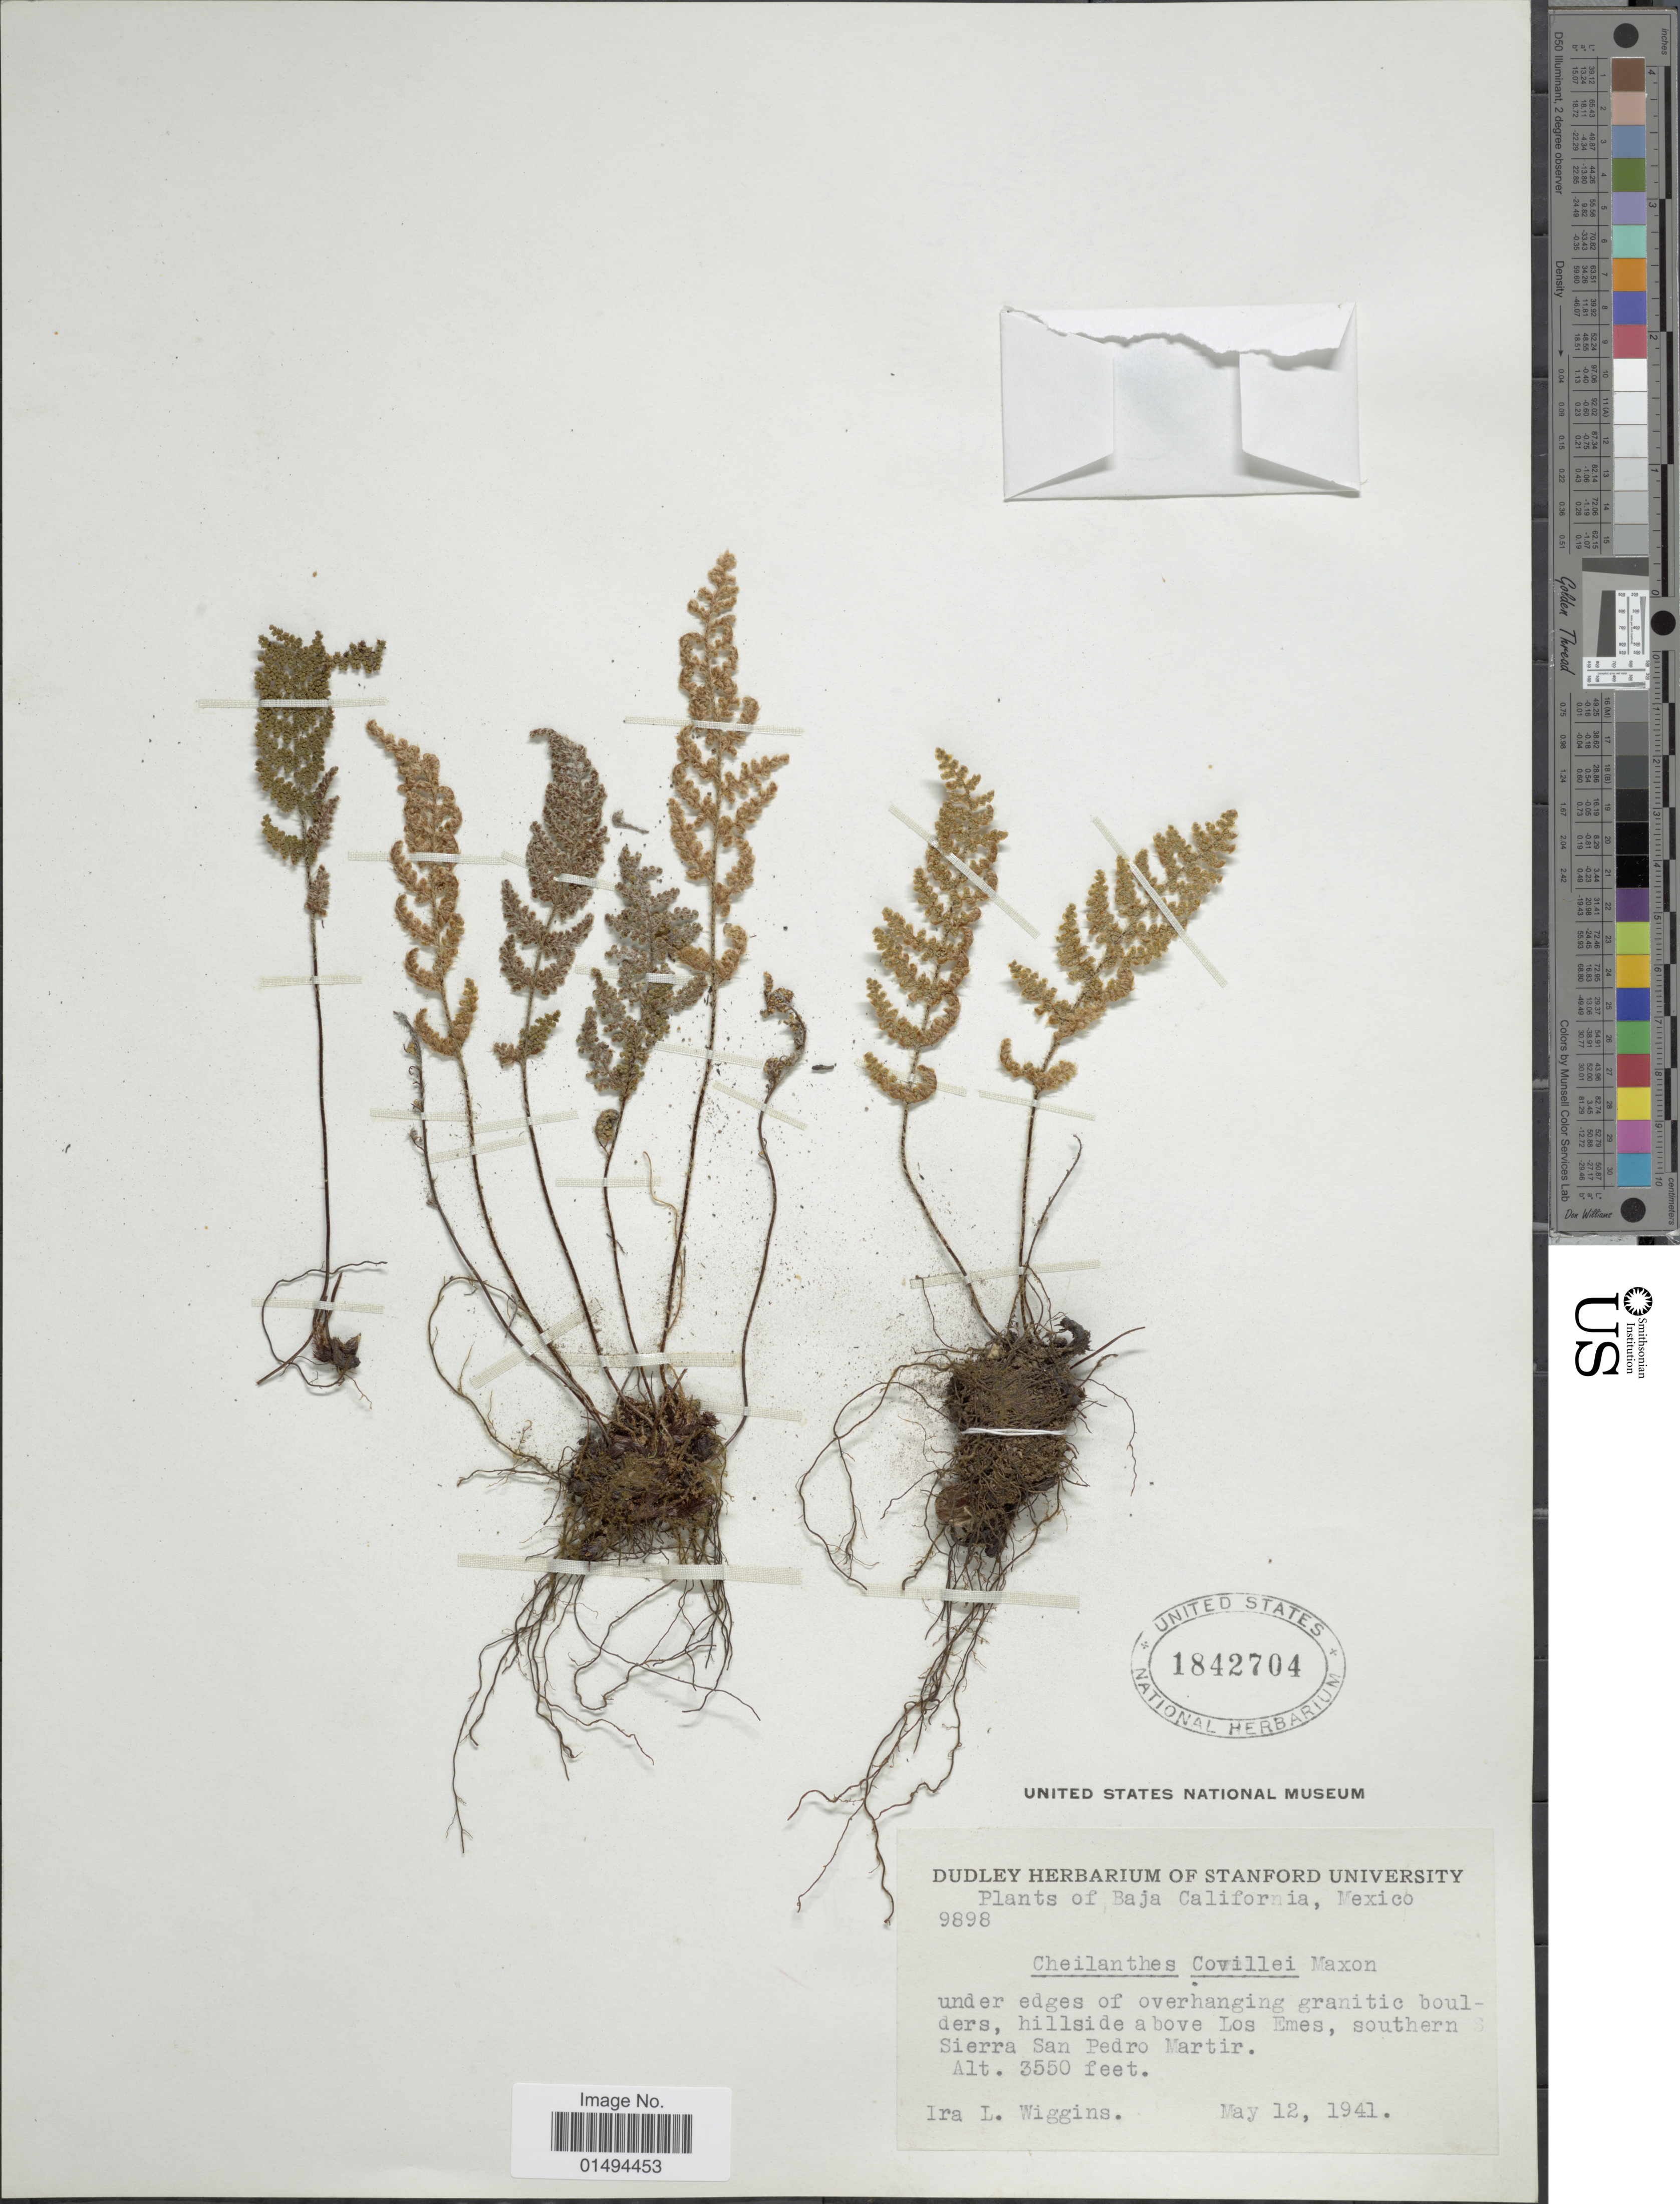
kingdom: Plantae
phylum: Tracheophyta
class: Polypodiopsida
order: Polypodiales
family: Pteridaceae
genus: Myriopteris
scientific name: Myriopteris covillei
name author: (Maxon) Á. Löve & D. Löve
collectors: I. L. Wiggins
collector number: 9898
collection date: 1941-05-12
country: Mexico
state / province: Baja California Norte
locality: Hillside above los Emes, southern Sierra San Pedro Martir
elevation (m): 1082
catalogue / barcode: US 1842704